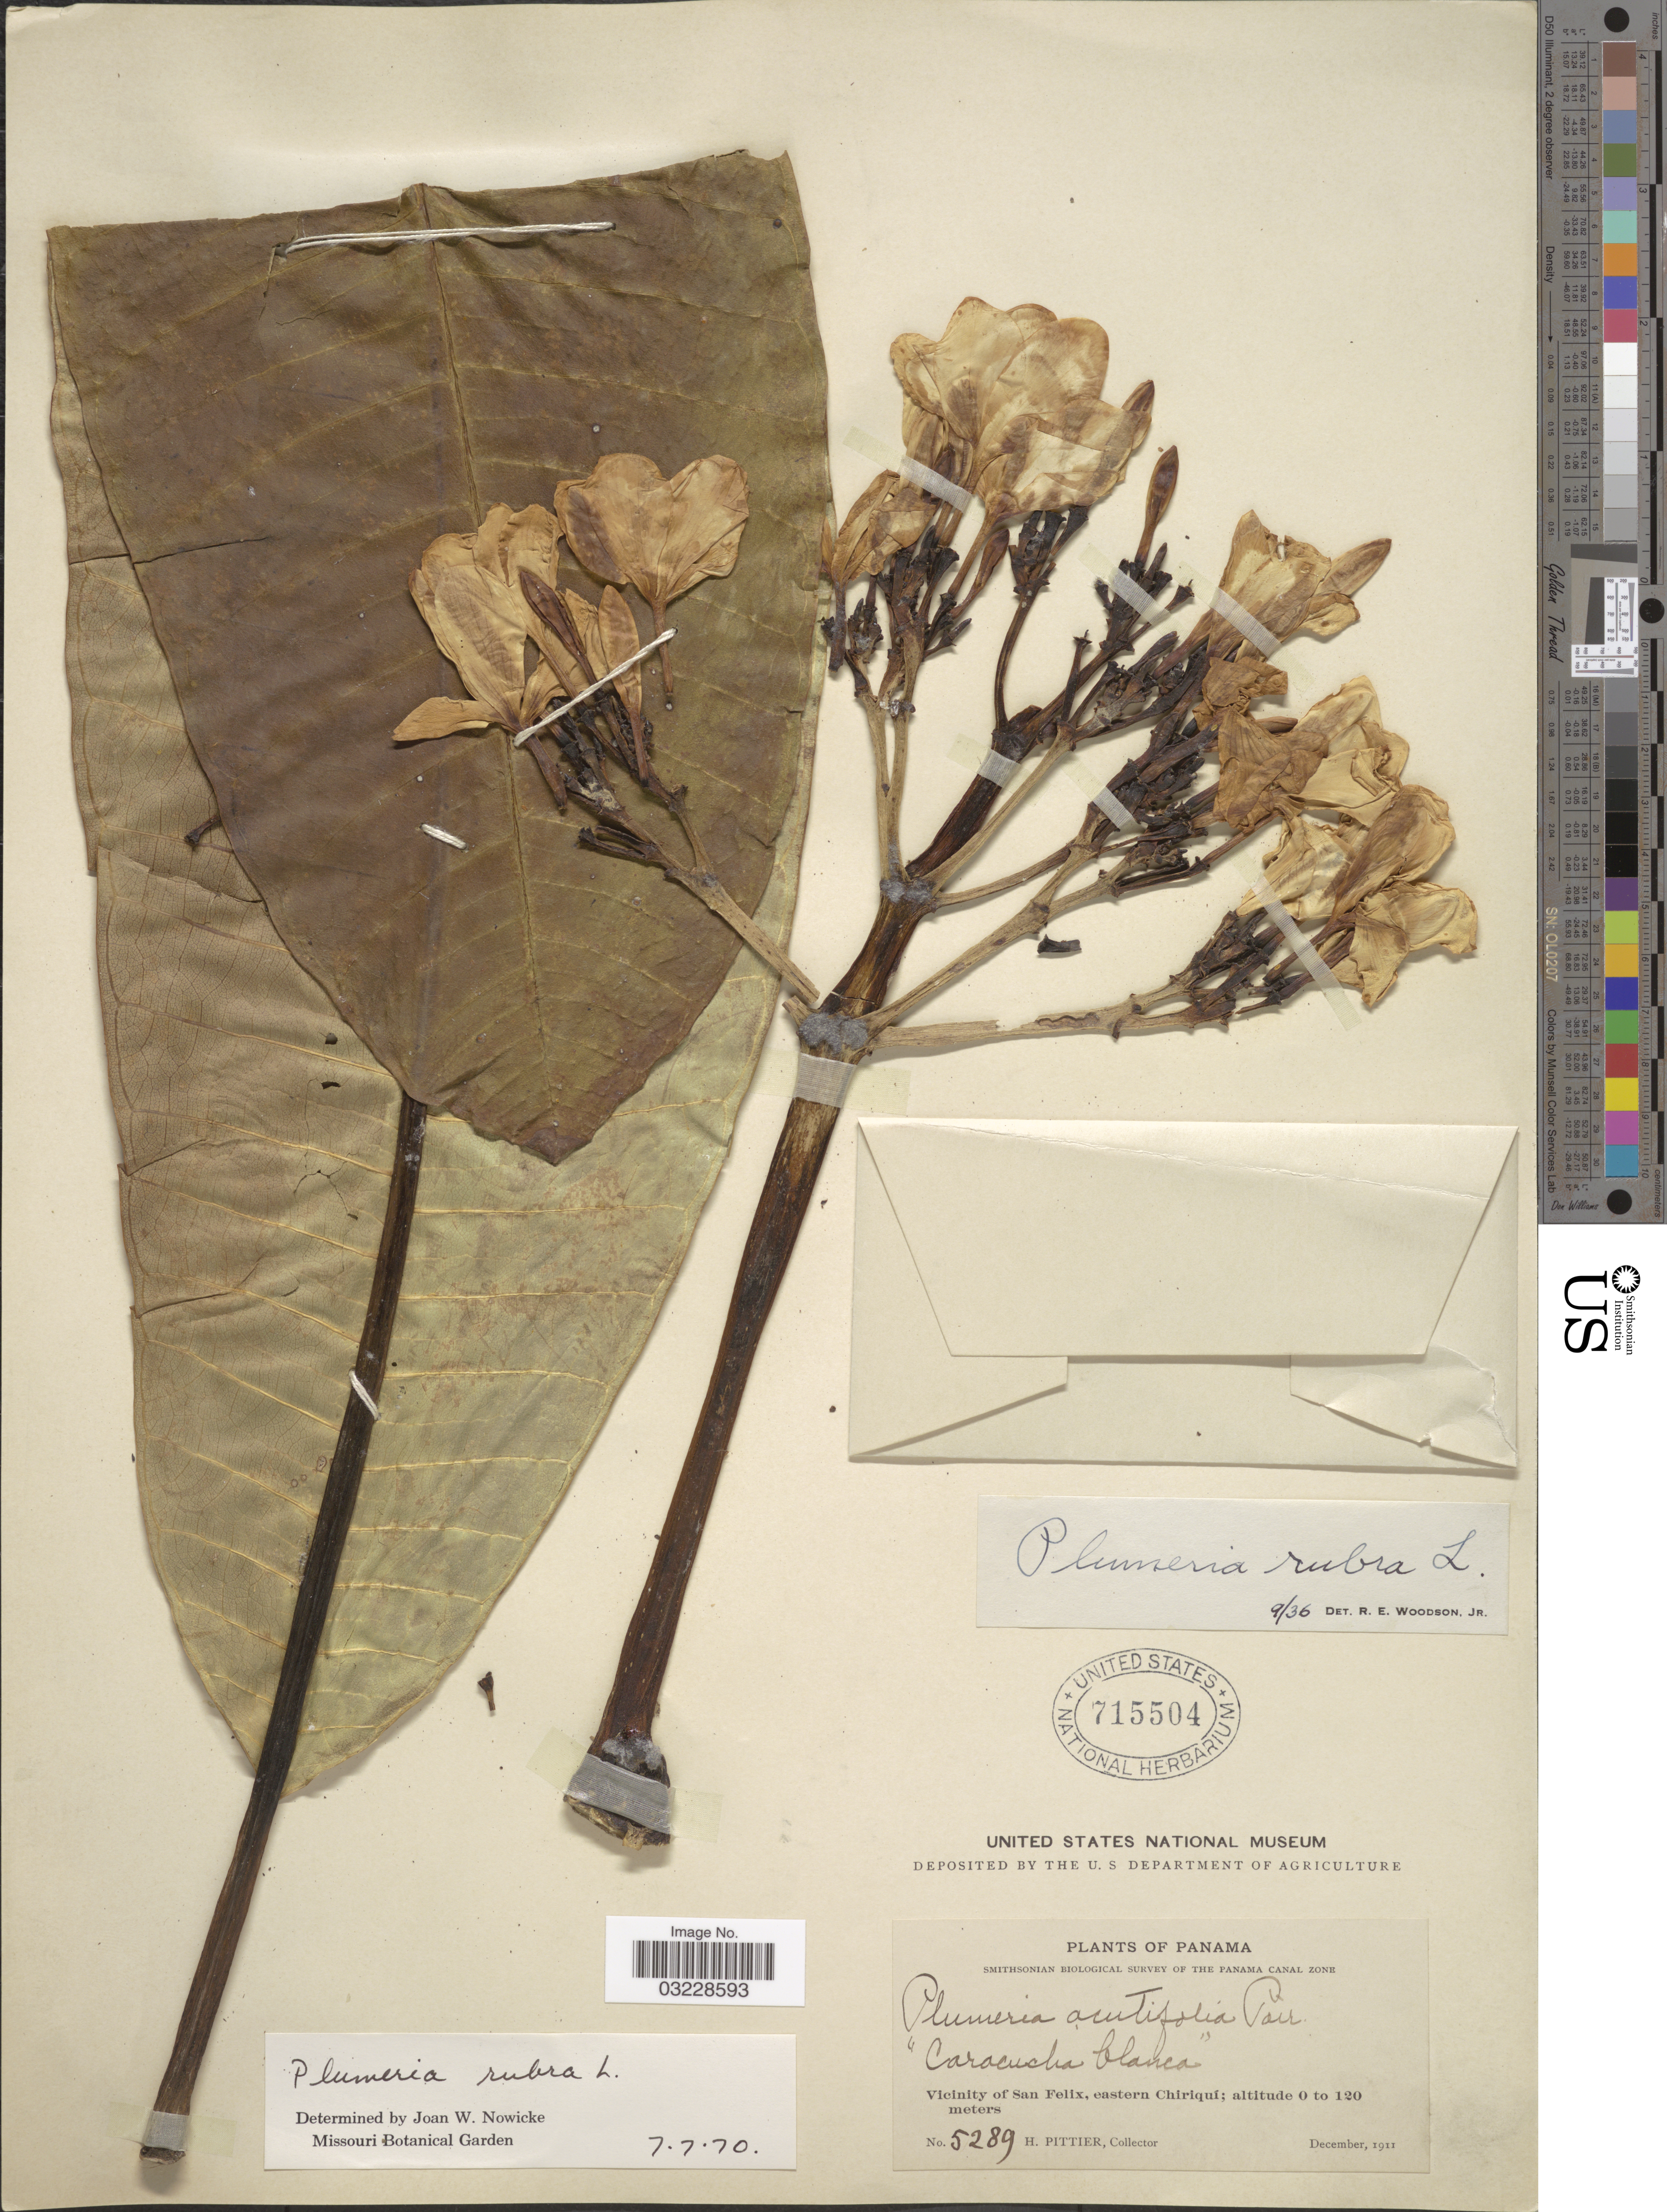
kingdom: Plantae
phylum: Tracheophyta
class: Magnoliopsida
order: Gentianales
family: Apocynaceae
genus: Plumeria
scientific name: Plumeria rubra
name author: L.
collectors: H. F. Pittier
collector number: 5289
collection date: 1911-12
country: Panama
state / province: Chiriqui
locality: The Panama Canal Zone, Vicinity of San Felix, eastern Chiriqui.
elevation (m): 0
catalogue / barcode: US 715504